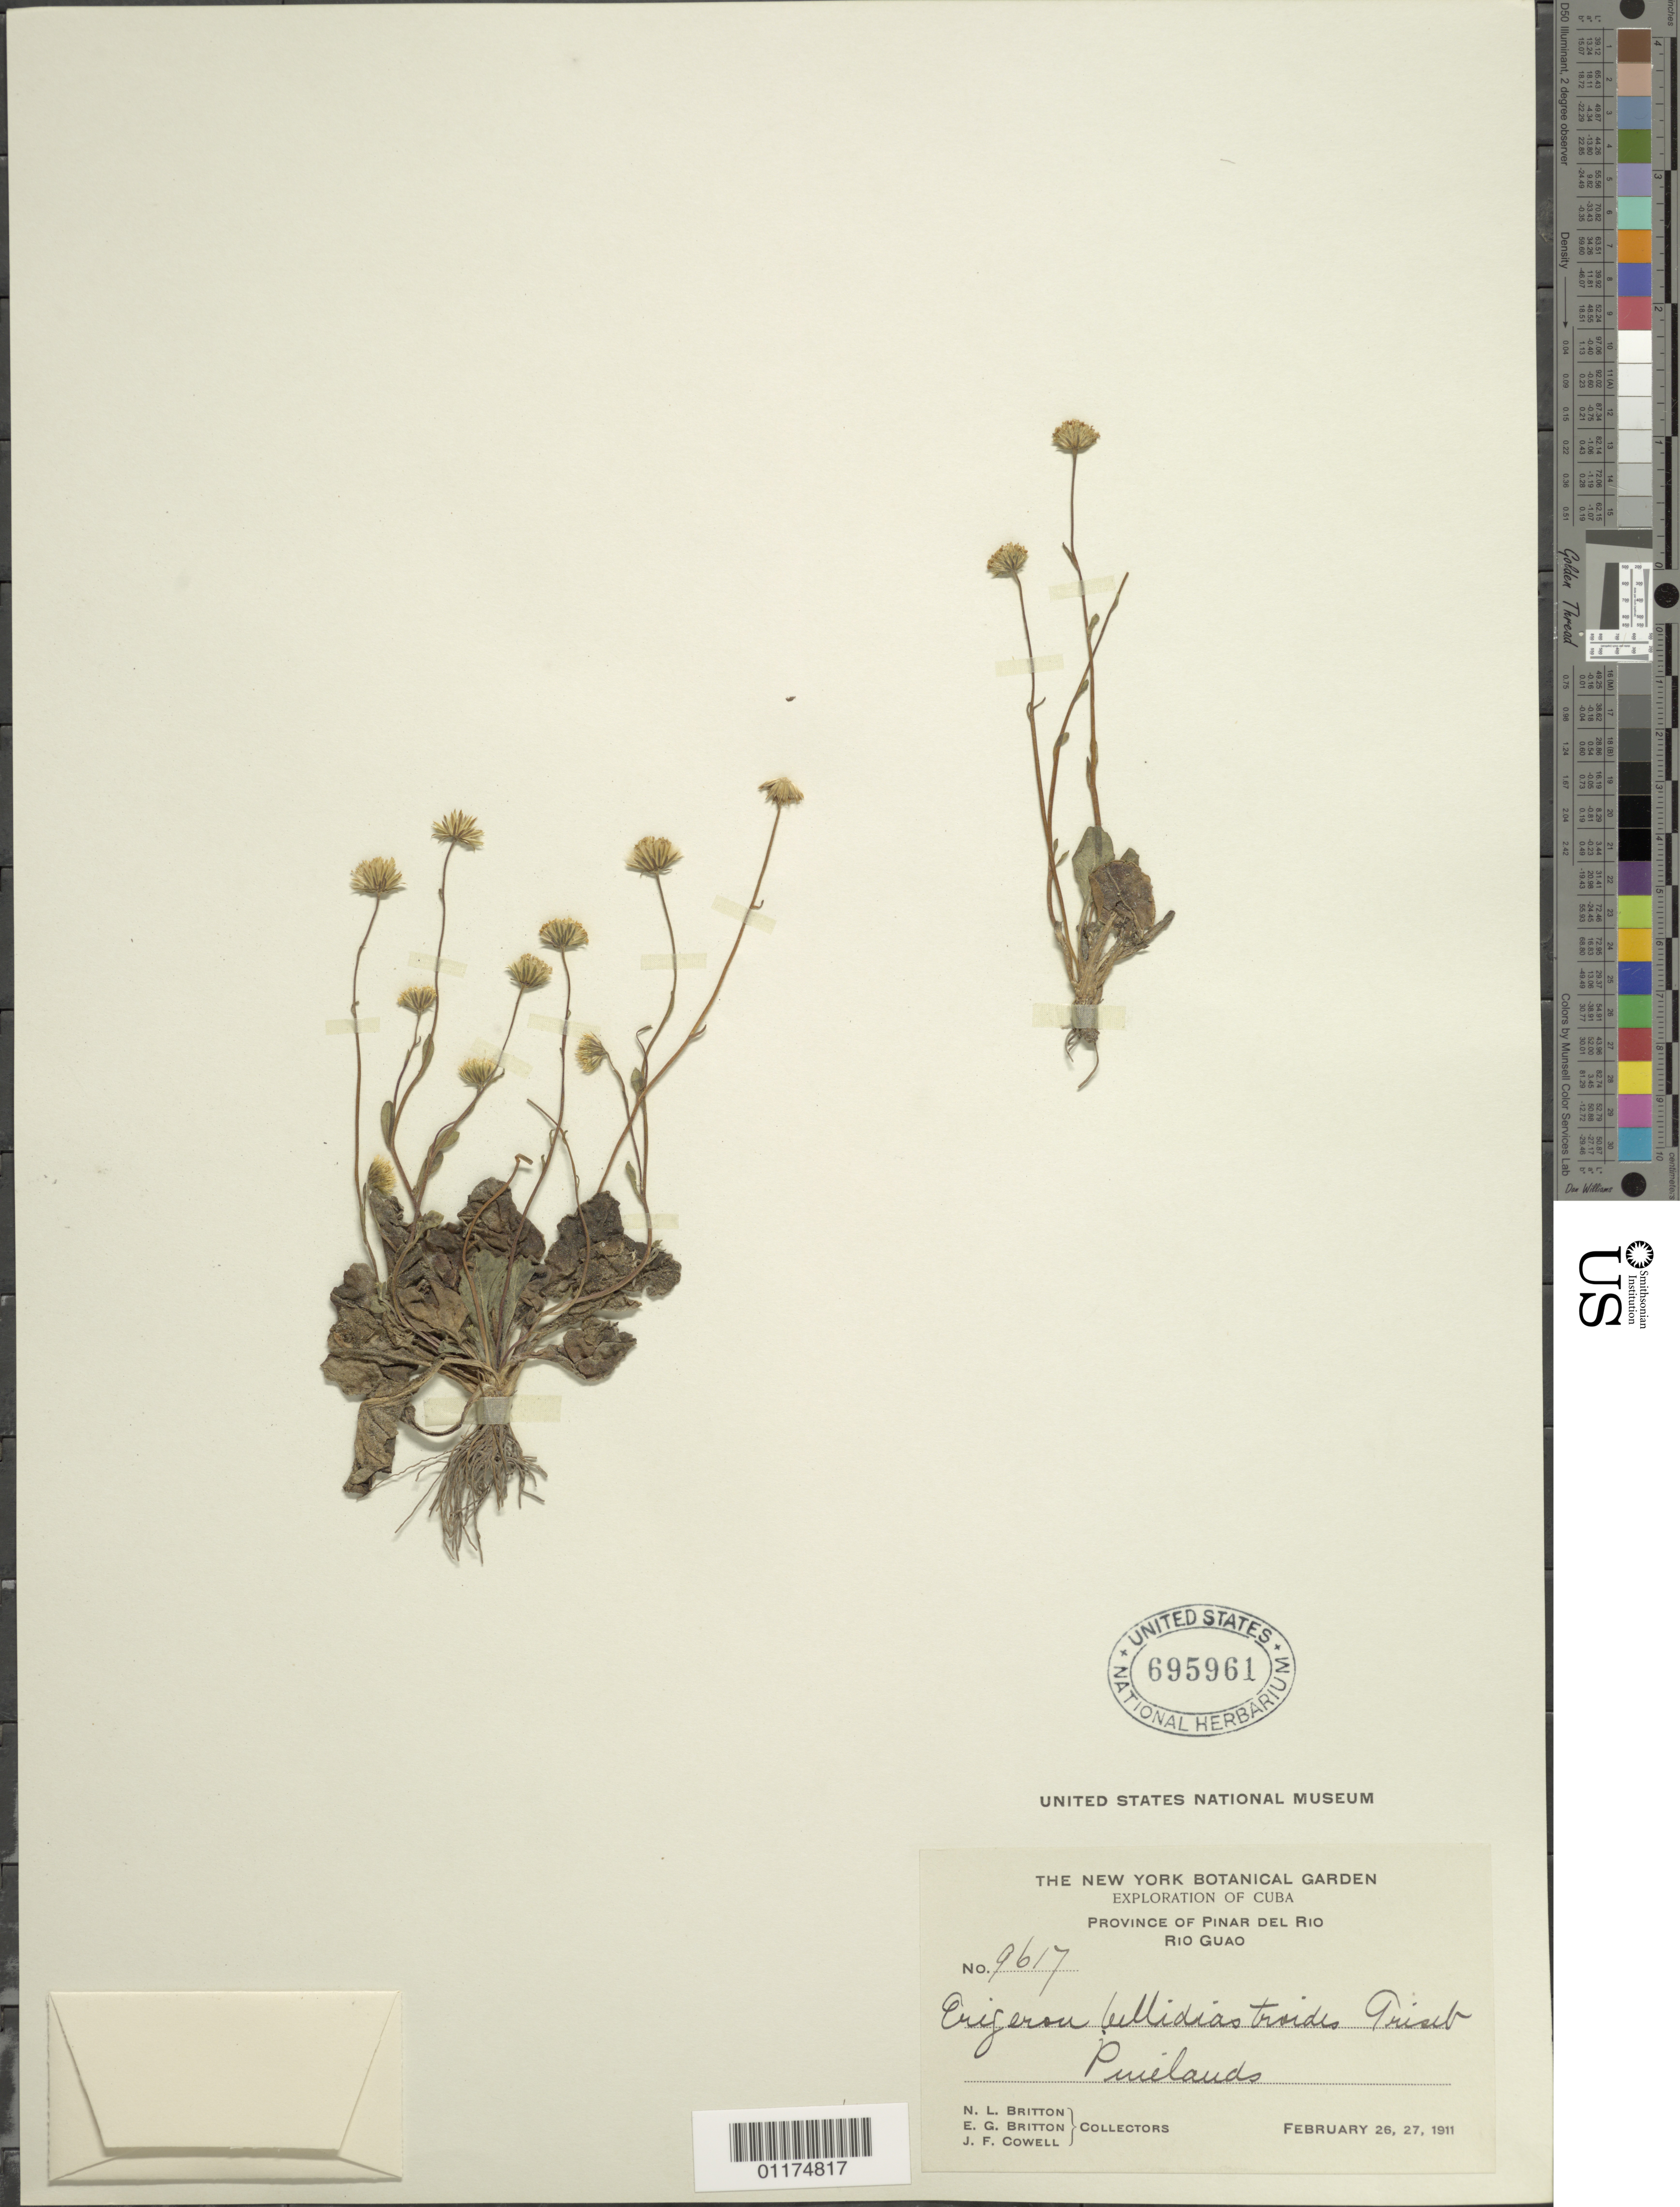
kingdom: Plantae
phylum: Tracheophyta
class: Magnoliopsida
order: Asterales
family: Asteraceae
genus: Erigeron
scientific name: Erigeron bellidiastroides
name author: Griseb.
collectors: N. Britton, E. G. Britton & J. F. Cowell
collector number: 9617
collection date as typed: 26 Feb 1911 to 27 Feb 1911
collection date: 1911-02-26/1911-02-27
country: Cuba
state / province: Pinar del Rio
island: Cuba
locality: Rio Guao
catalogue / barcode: US 695961